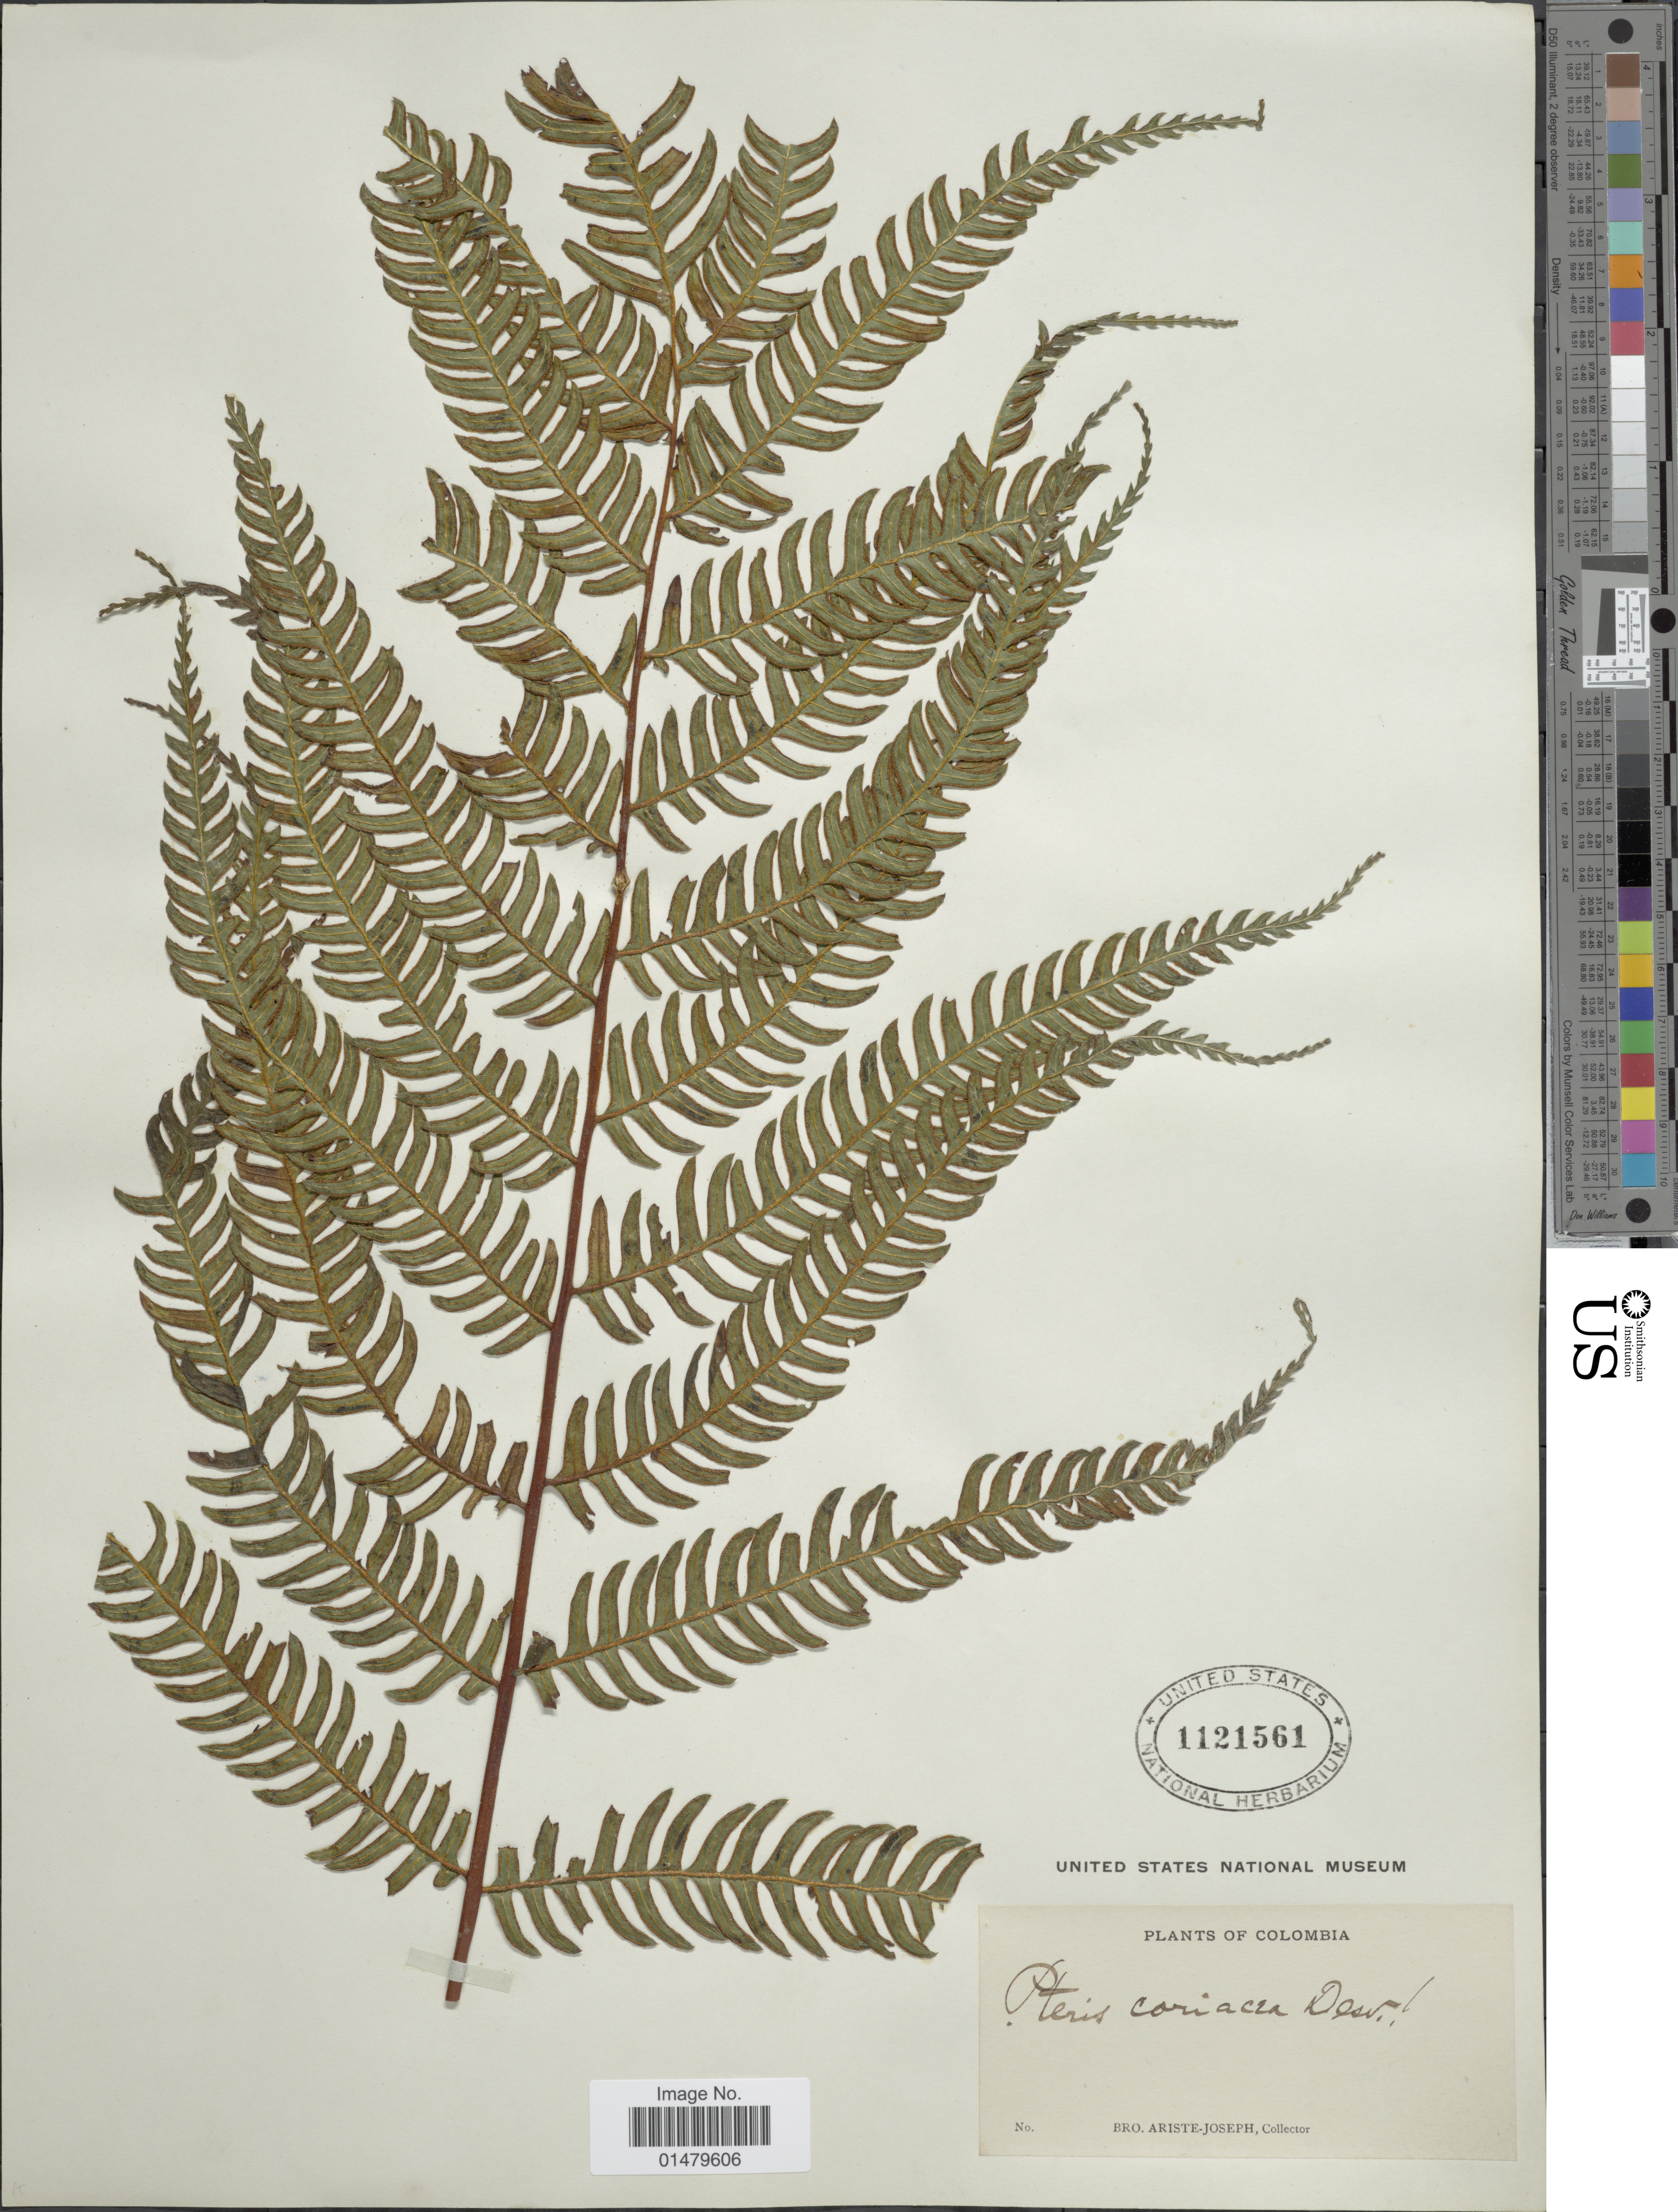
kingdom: Plantae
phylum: Tracheophyta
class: Polypodiopsida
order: Polypodiales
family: Pteridaceae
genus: Pteris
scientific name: Pteris muricata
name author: Rosenst.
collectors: Bro. Ariste-Joseph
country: Colombia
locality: Colombia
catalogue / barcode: US 1121561